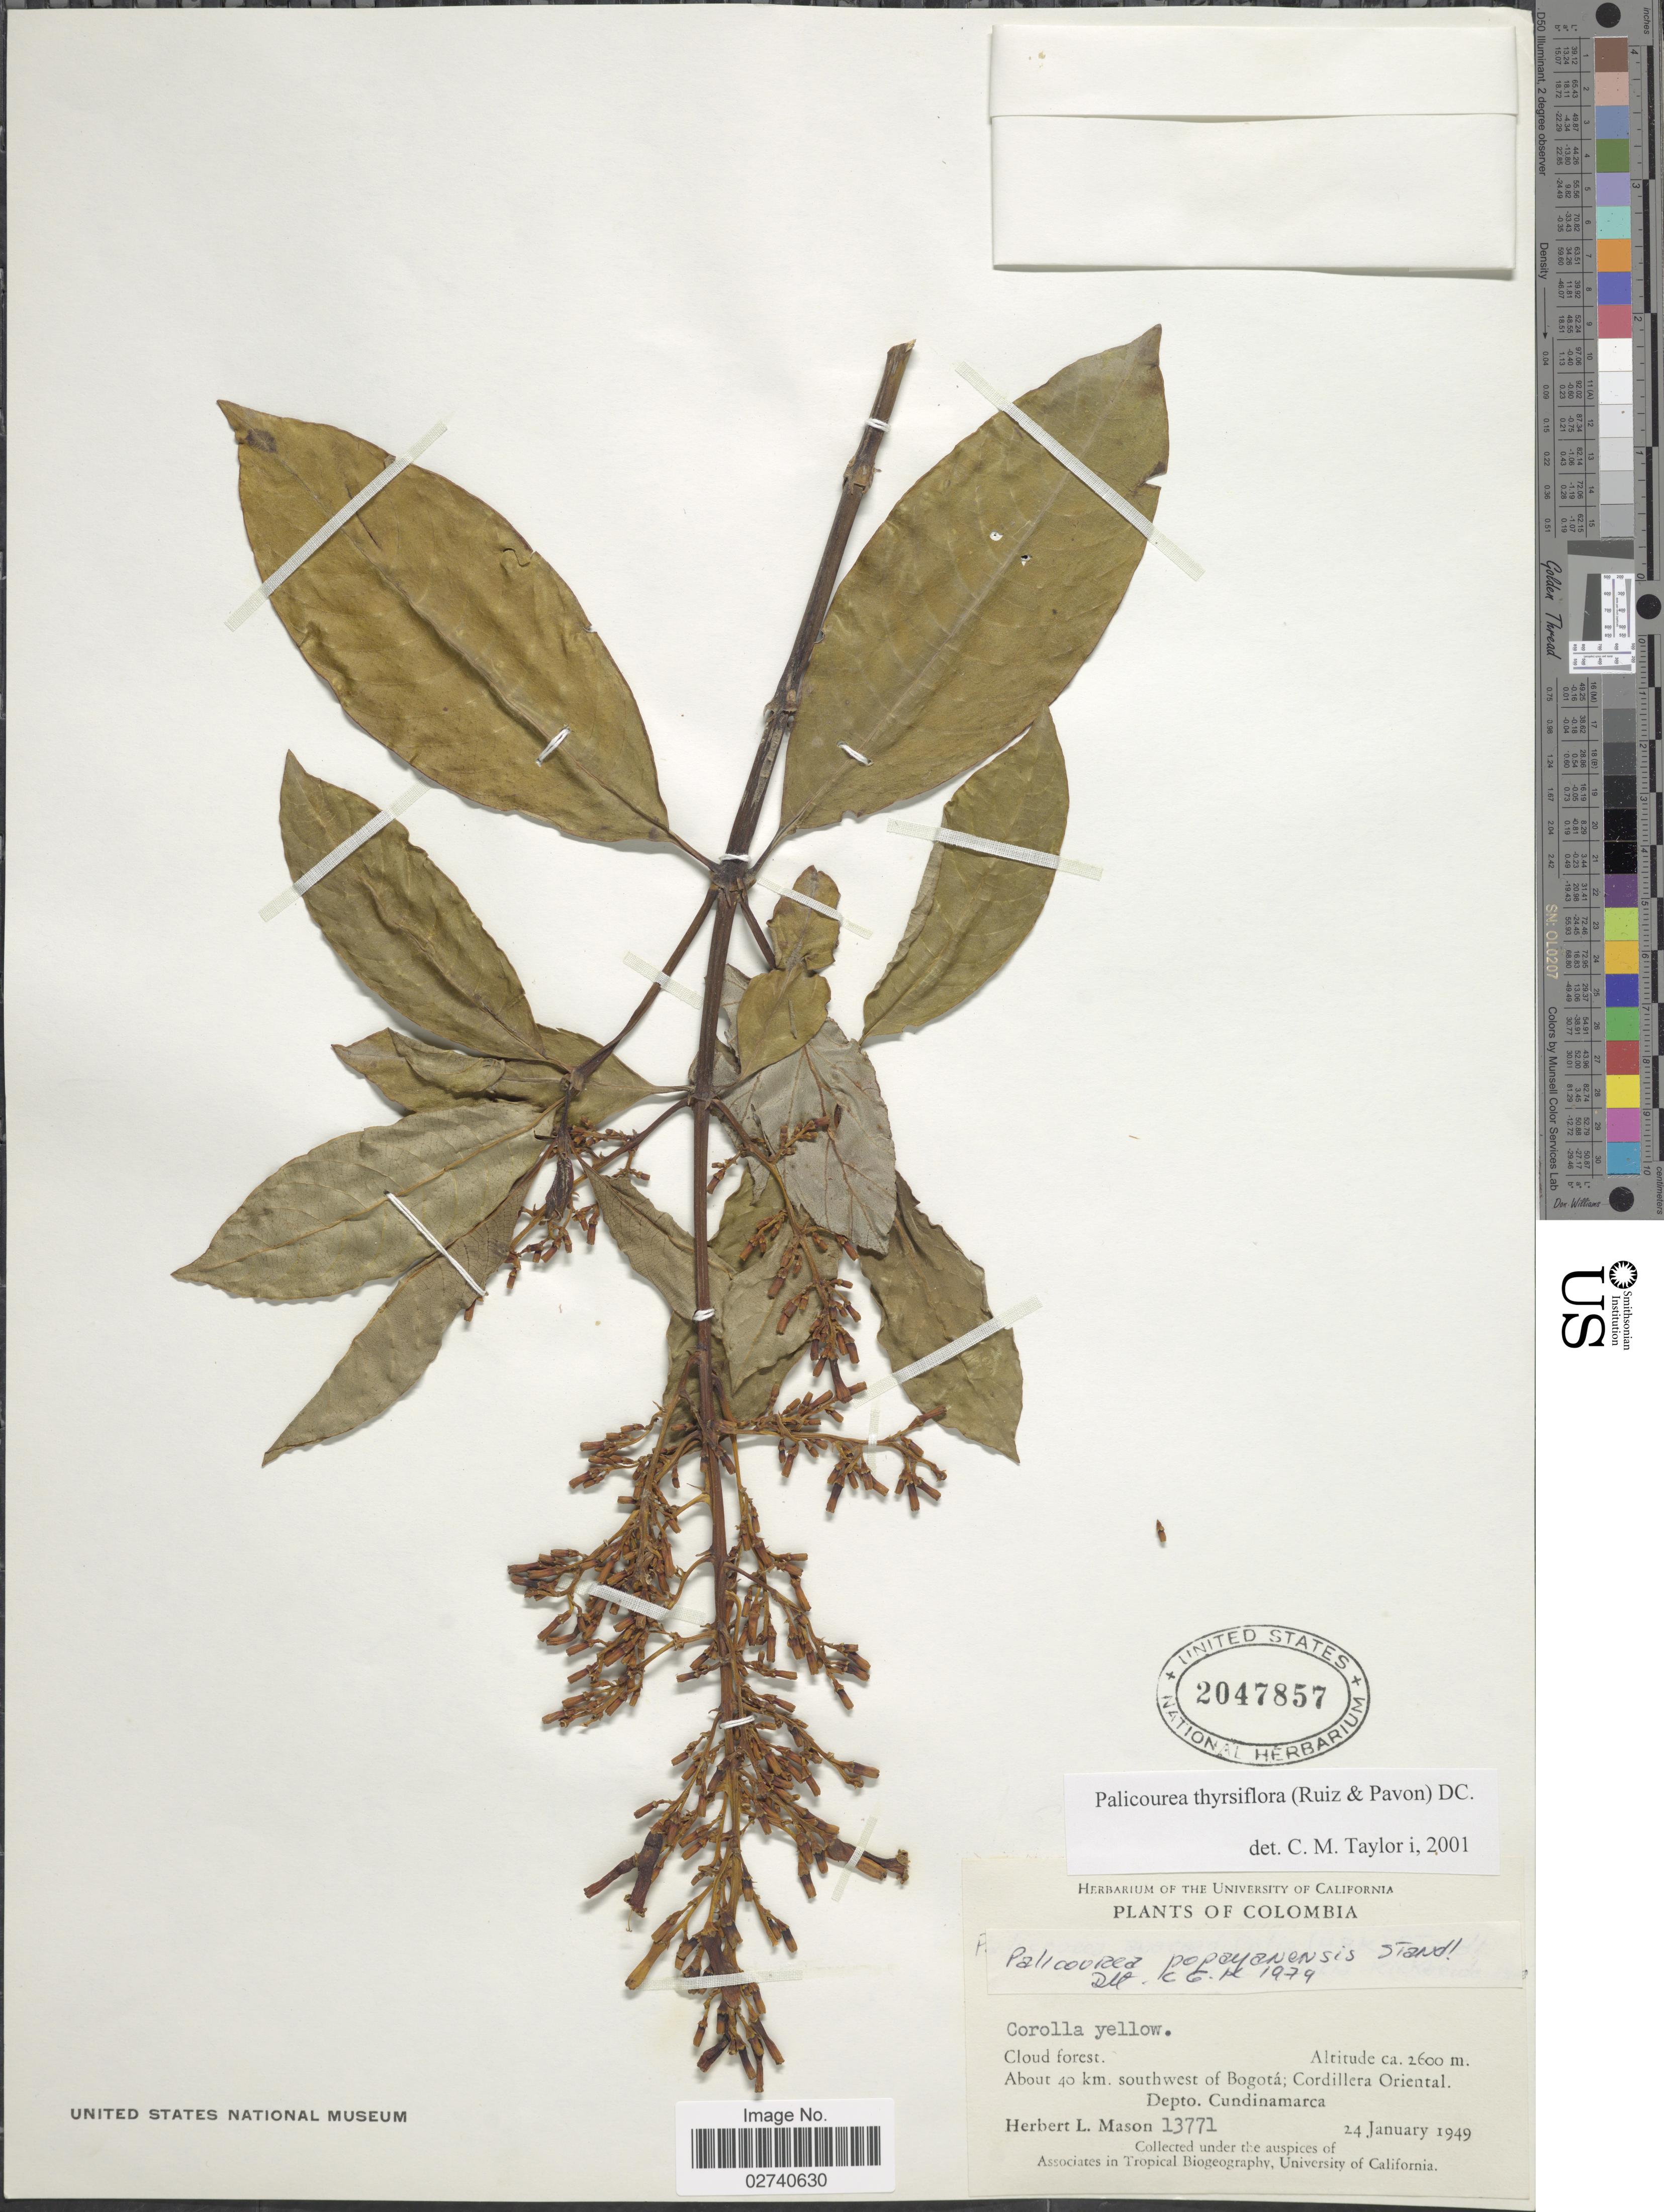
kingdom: Plantae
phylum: Tracheophyta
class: Magnoliopsida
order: Gentianales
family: Rubiaceae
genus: Palicourea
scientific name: Palicourea thyrsiflora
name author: (Ruiz & Pav.) DC.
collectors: H. L. Mason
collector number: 13771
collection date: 1949-01-24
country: Colombia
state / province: Cundinamarca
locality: About 40 km. southwest of Bogota; Cordillera Oriental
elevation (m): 2600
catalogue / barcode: US 2047857